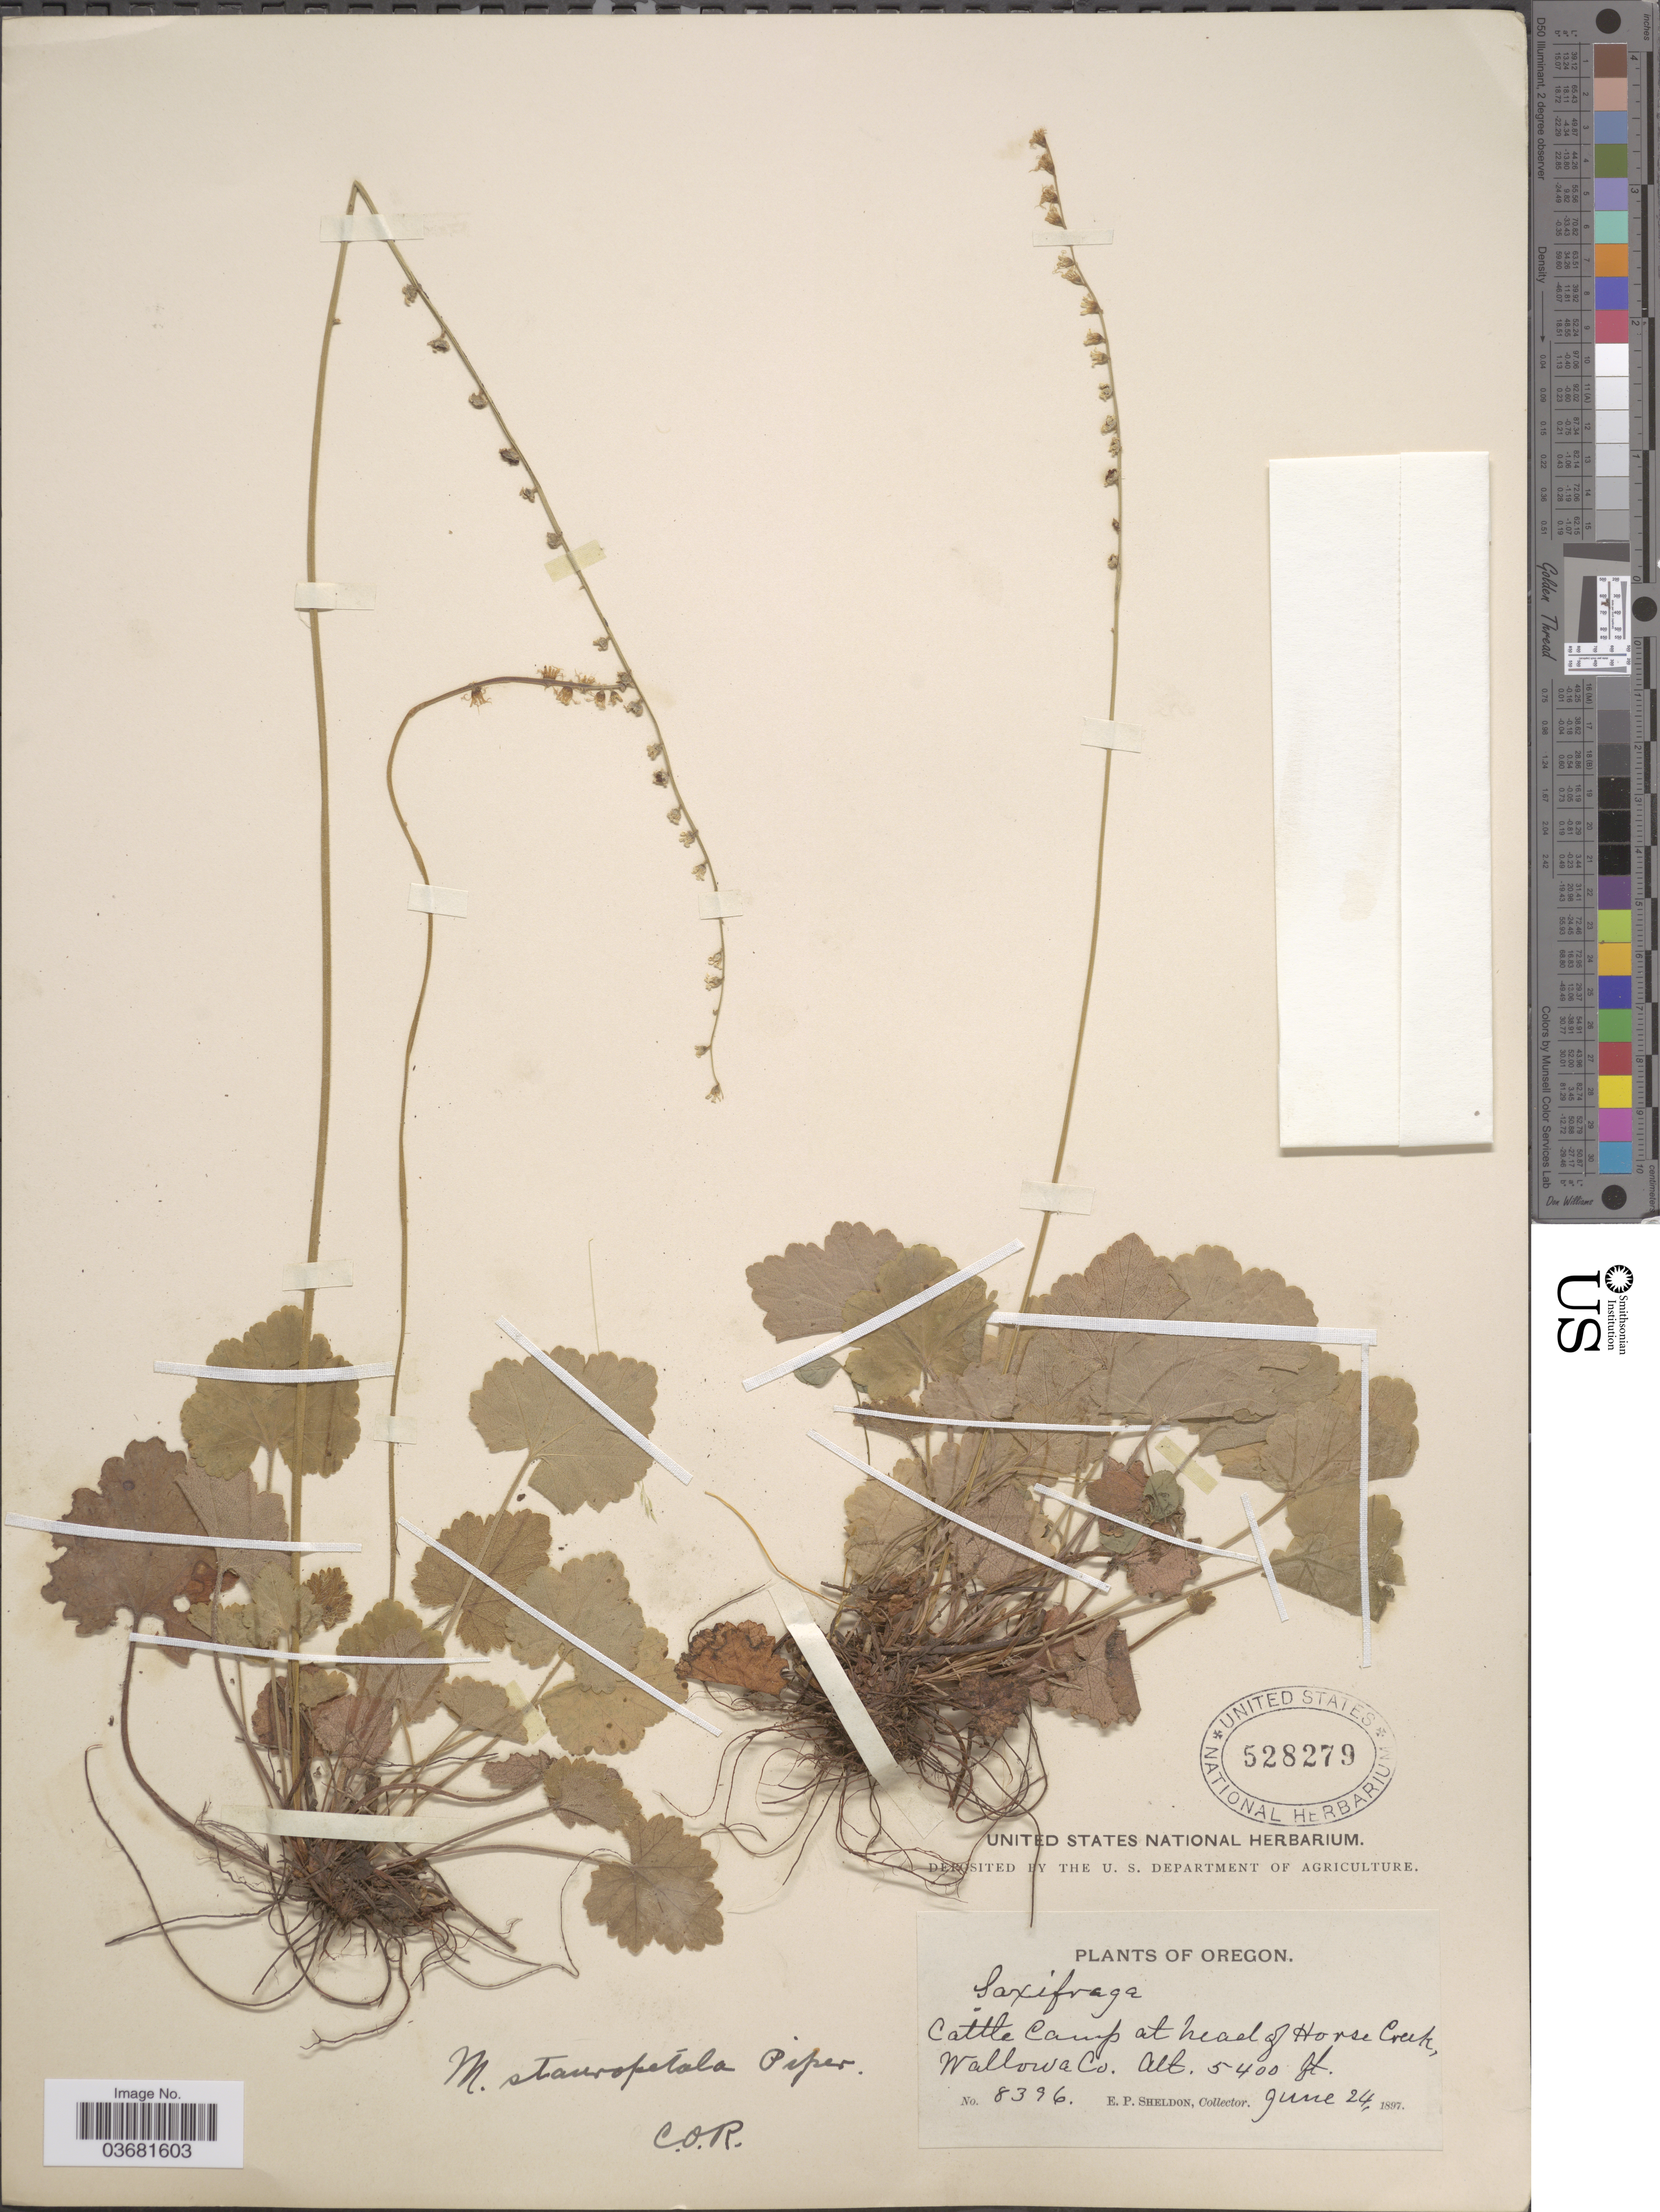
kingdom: Plantae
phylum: Tracheophyta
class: Magnoliopsida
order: Saxifragales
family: Saxifragaceae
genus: Mitella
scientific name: Mitella stauropetala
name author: Piper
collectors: E. P. Sheldon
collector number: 8396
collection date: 1897-06-24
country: United States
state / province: Oregon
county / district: Wallowa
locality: Cattle Camp at head of Horse Creek, Wallowa Co.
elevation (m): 1646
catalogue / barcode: US 528279